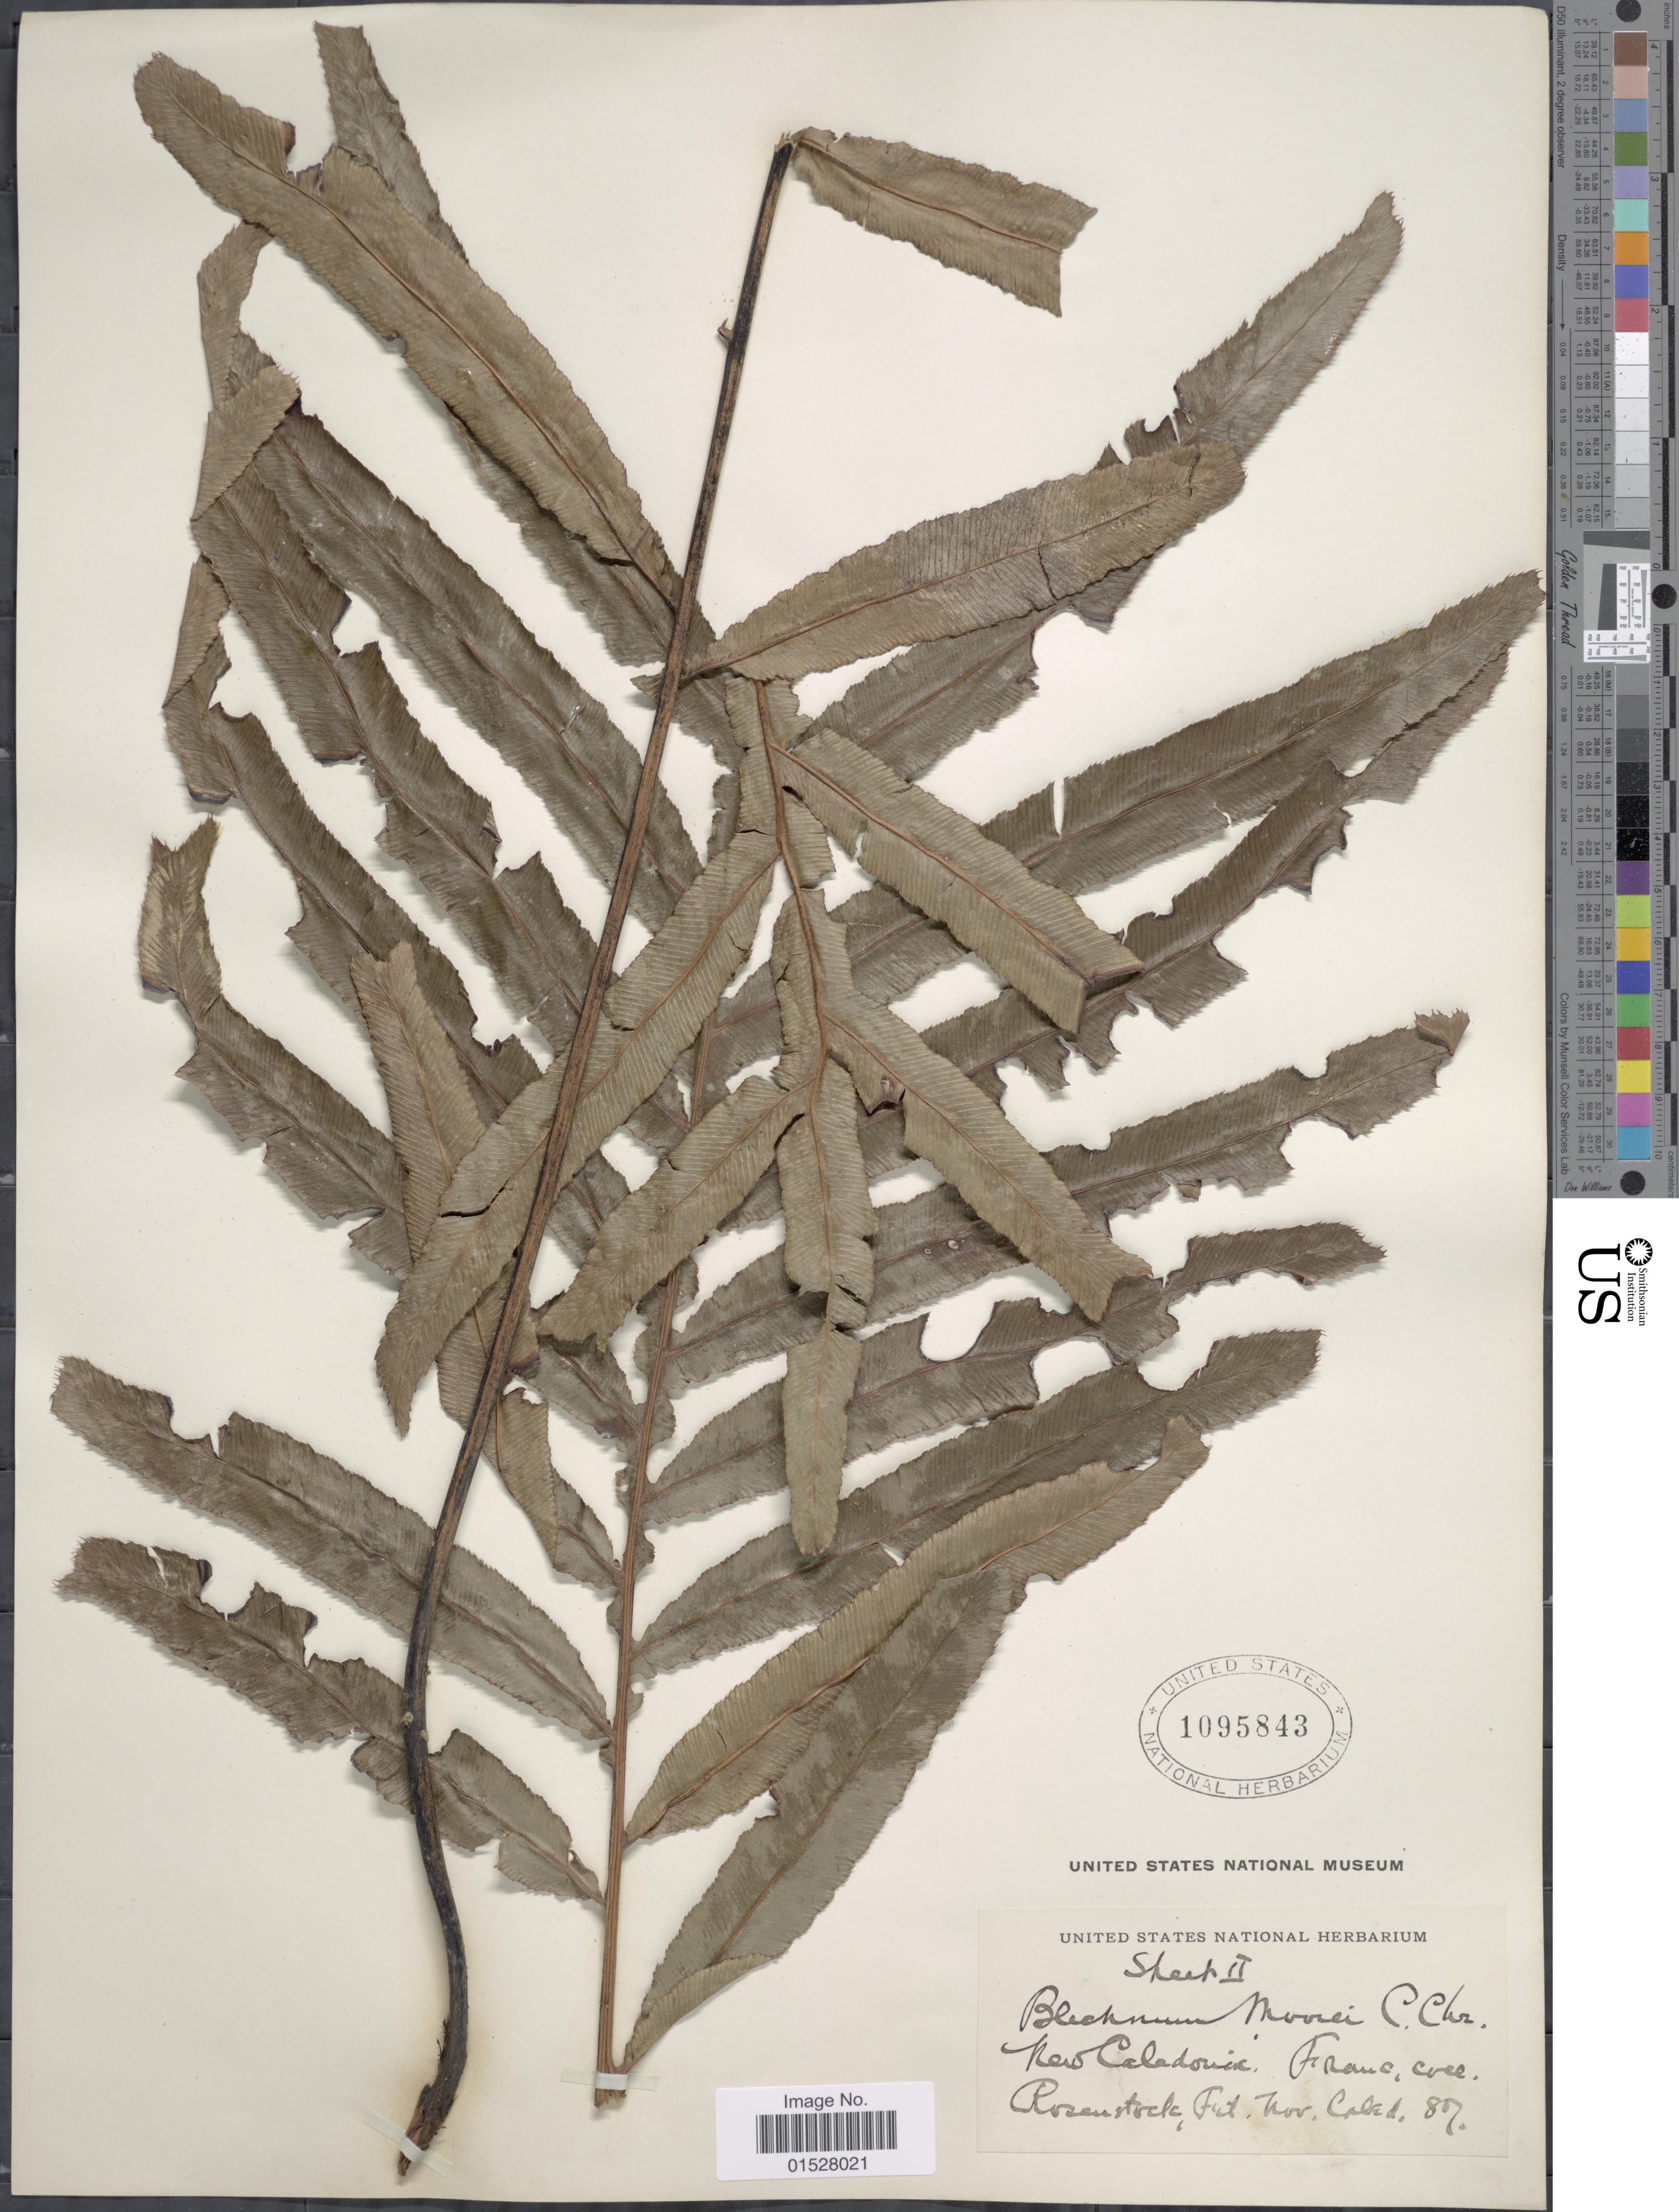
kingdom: Plantae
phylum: Tracheophyta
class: Polypodiopsida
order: Polypodiales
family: Blechnaceae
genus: Blechnum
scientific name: Blechnum moorei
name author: C. Chr.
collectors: -- Rosenstock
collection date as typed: Transcribed d/m/y: /11/87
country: New Caledonia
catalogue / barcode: US 1095843